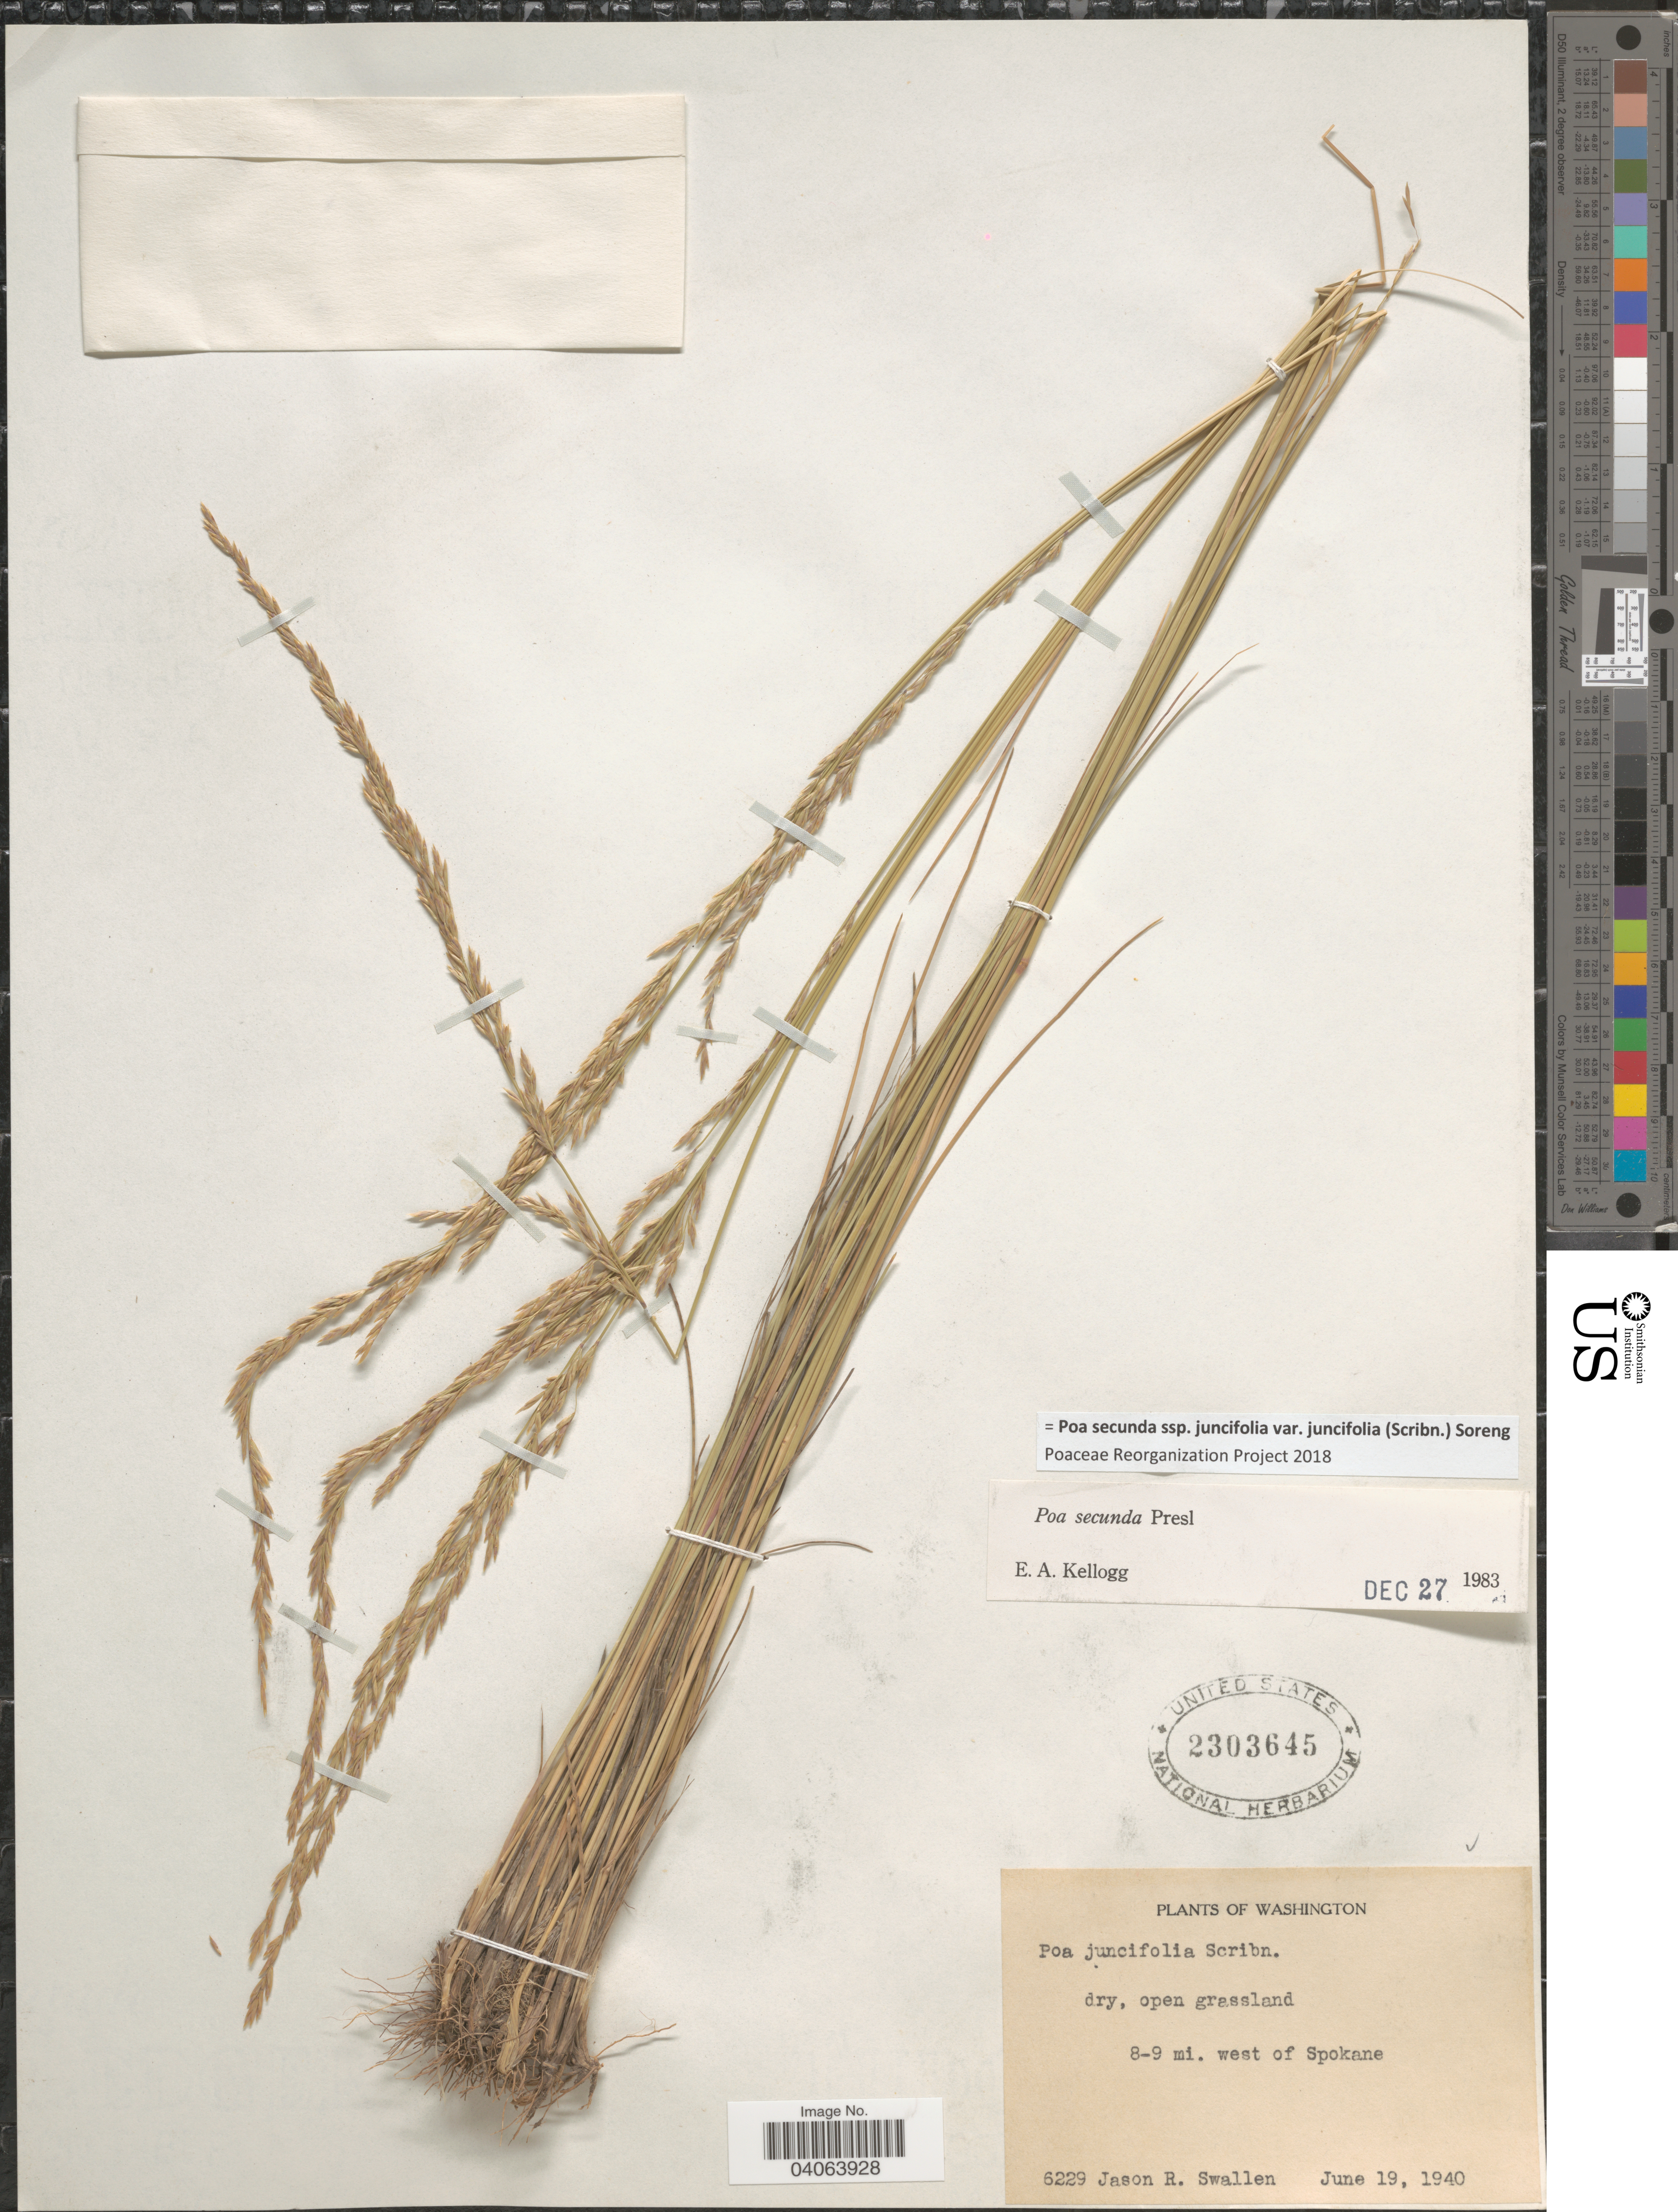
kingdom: Plantae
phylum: Tracheophyta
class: Liliopsida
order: Poales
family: Poaceae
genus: Poa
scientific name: Poa secunda subsp. juncifolia var. juncifolia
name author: (Scribn.) Soreng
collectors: J. R. Swallen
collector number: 6229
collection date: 1940-06-19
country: United States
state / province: Washington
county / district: Spokane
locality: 8-9 mi. west of Spokane.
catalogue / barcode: US 2303645